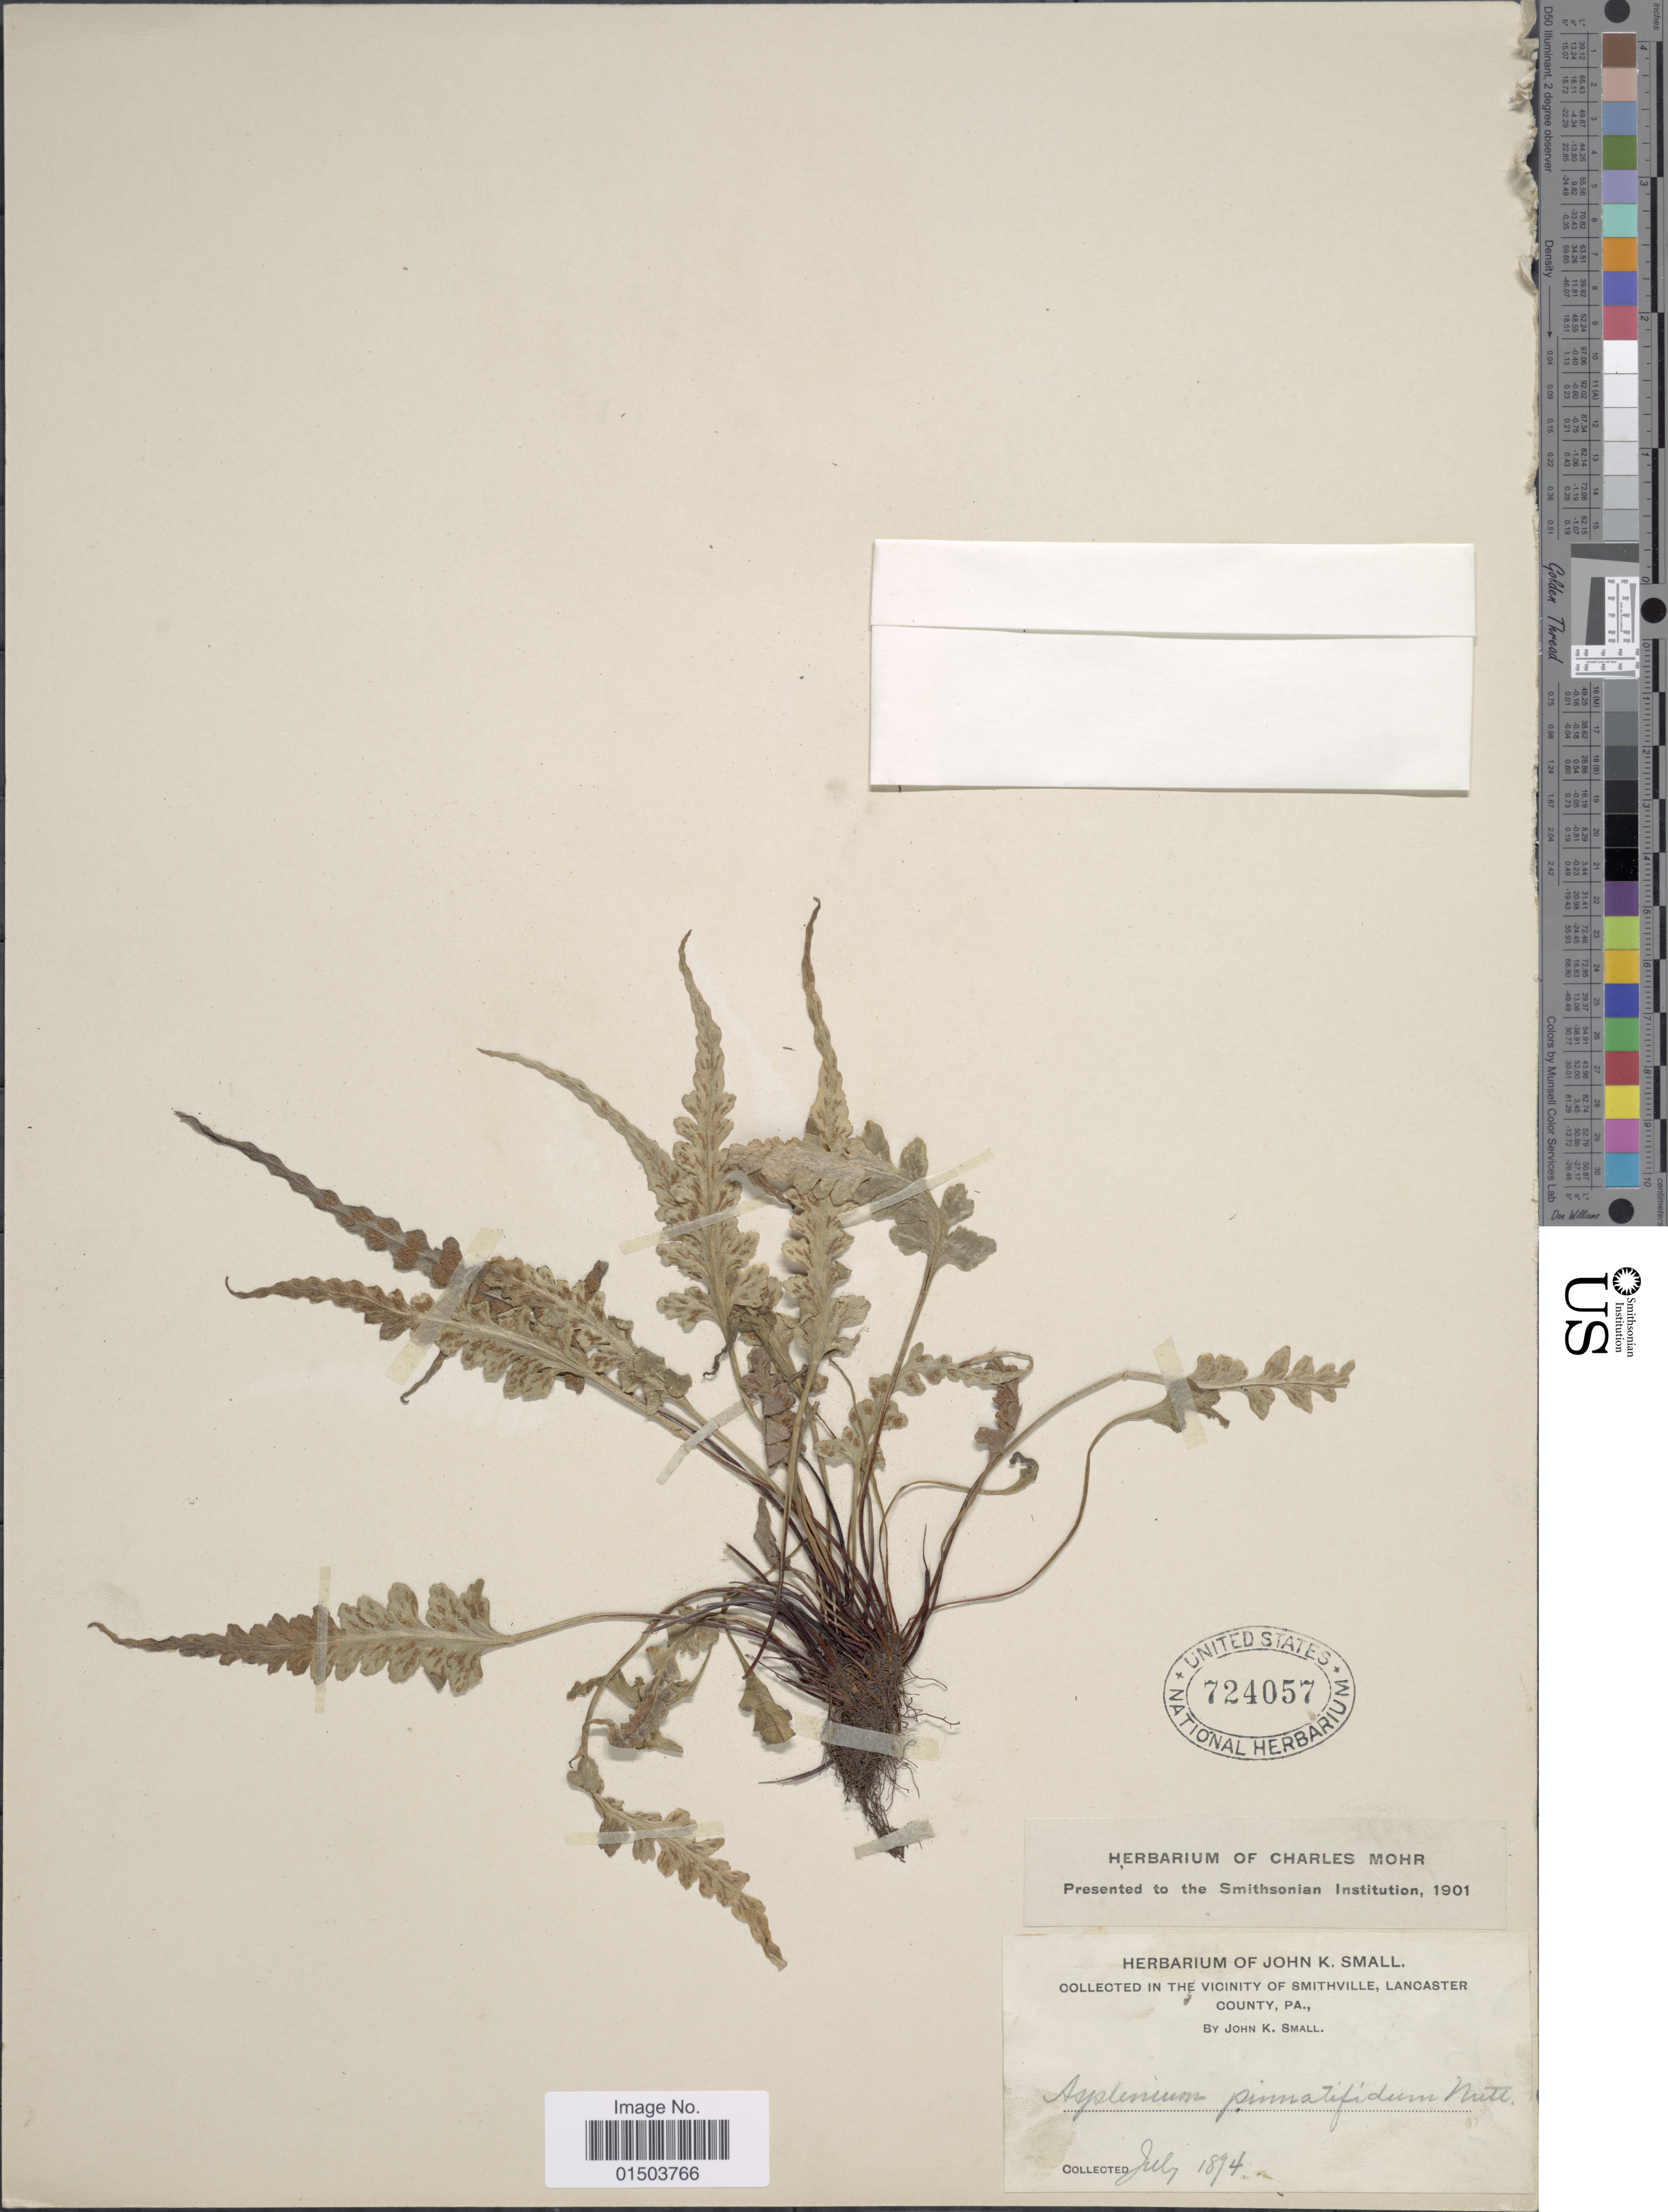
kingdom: Plantae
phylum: Tracheophyta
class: Polypodiopsida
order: Polypodiales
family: Aspleniaceae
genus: Asplenium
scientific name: Asplenium pinnatifidum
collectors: J. K. Small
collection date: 1894-07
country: United States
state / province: Pennsylvania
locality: In the Vicinity of Smithville, Lancaster County.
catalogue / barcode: US 724057